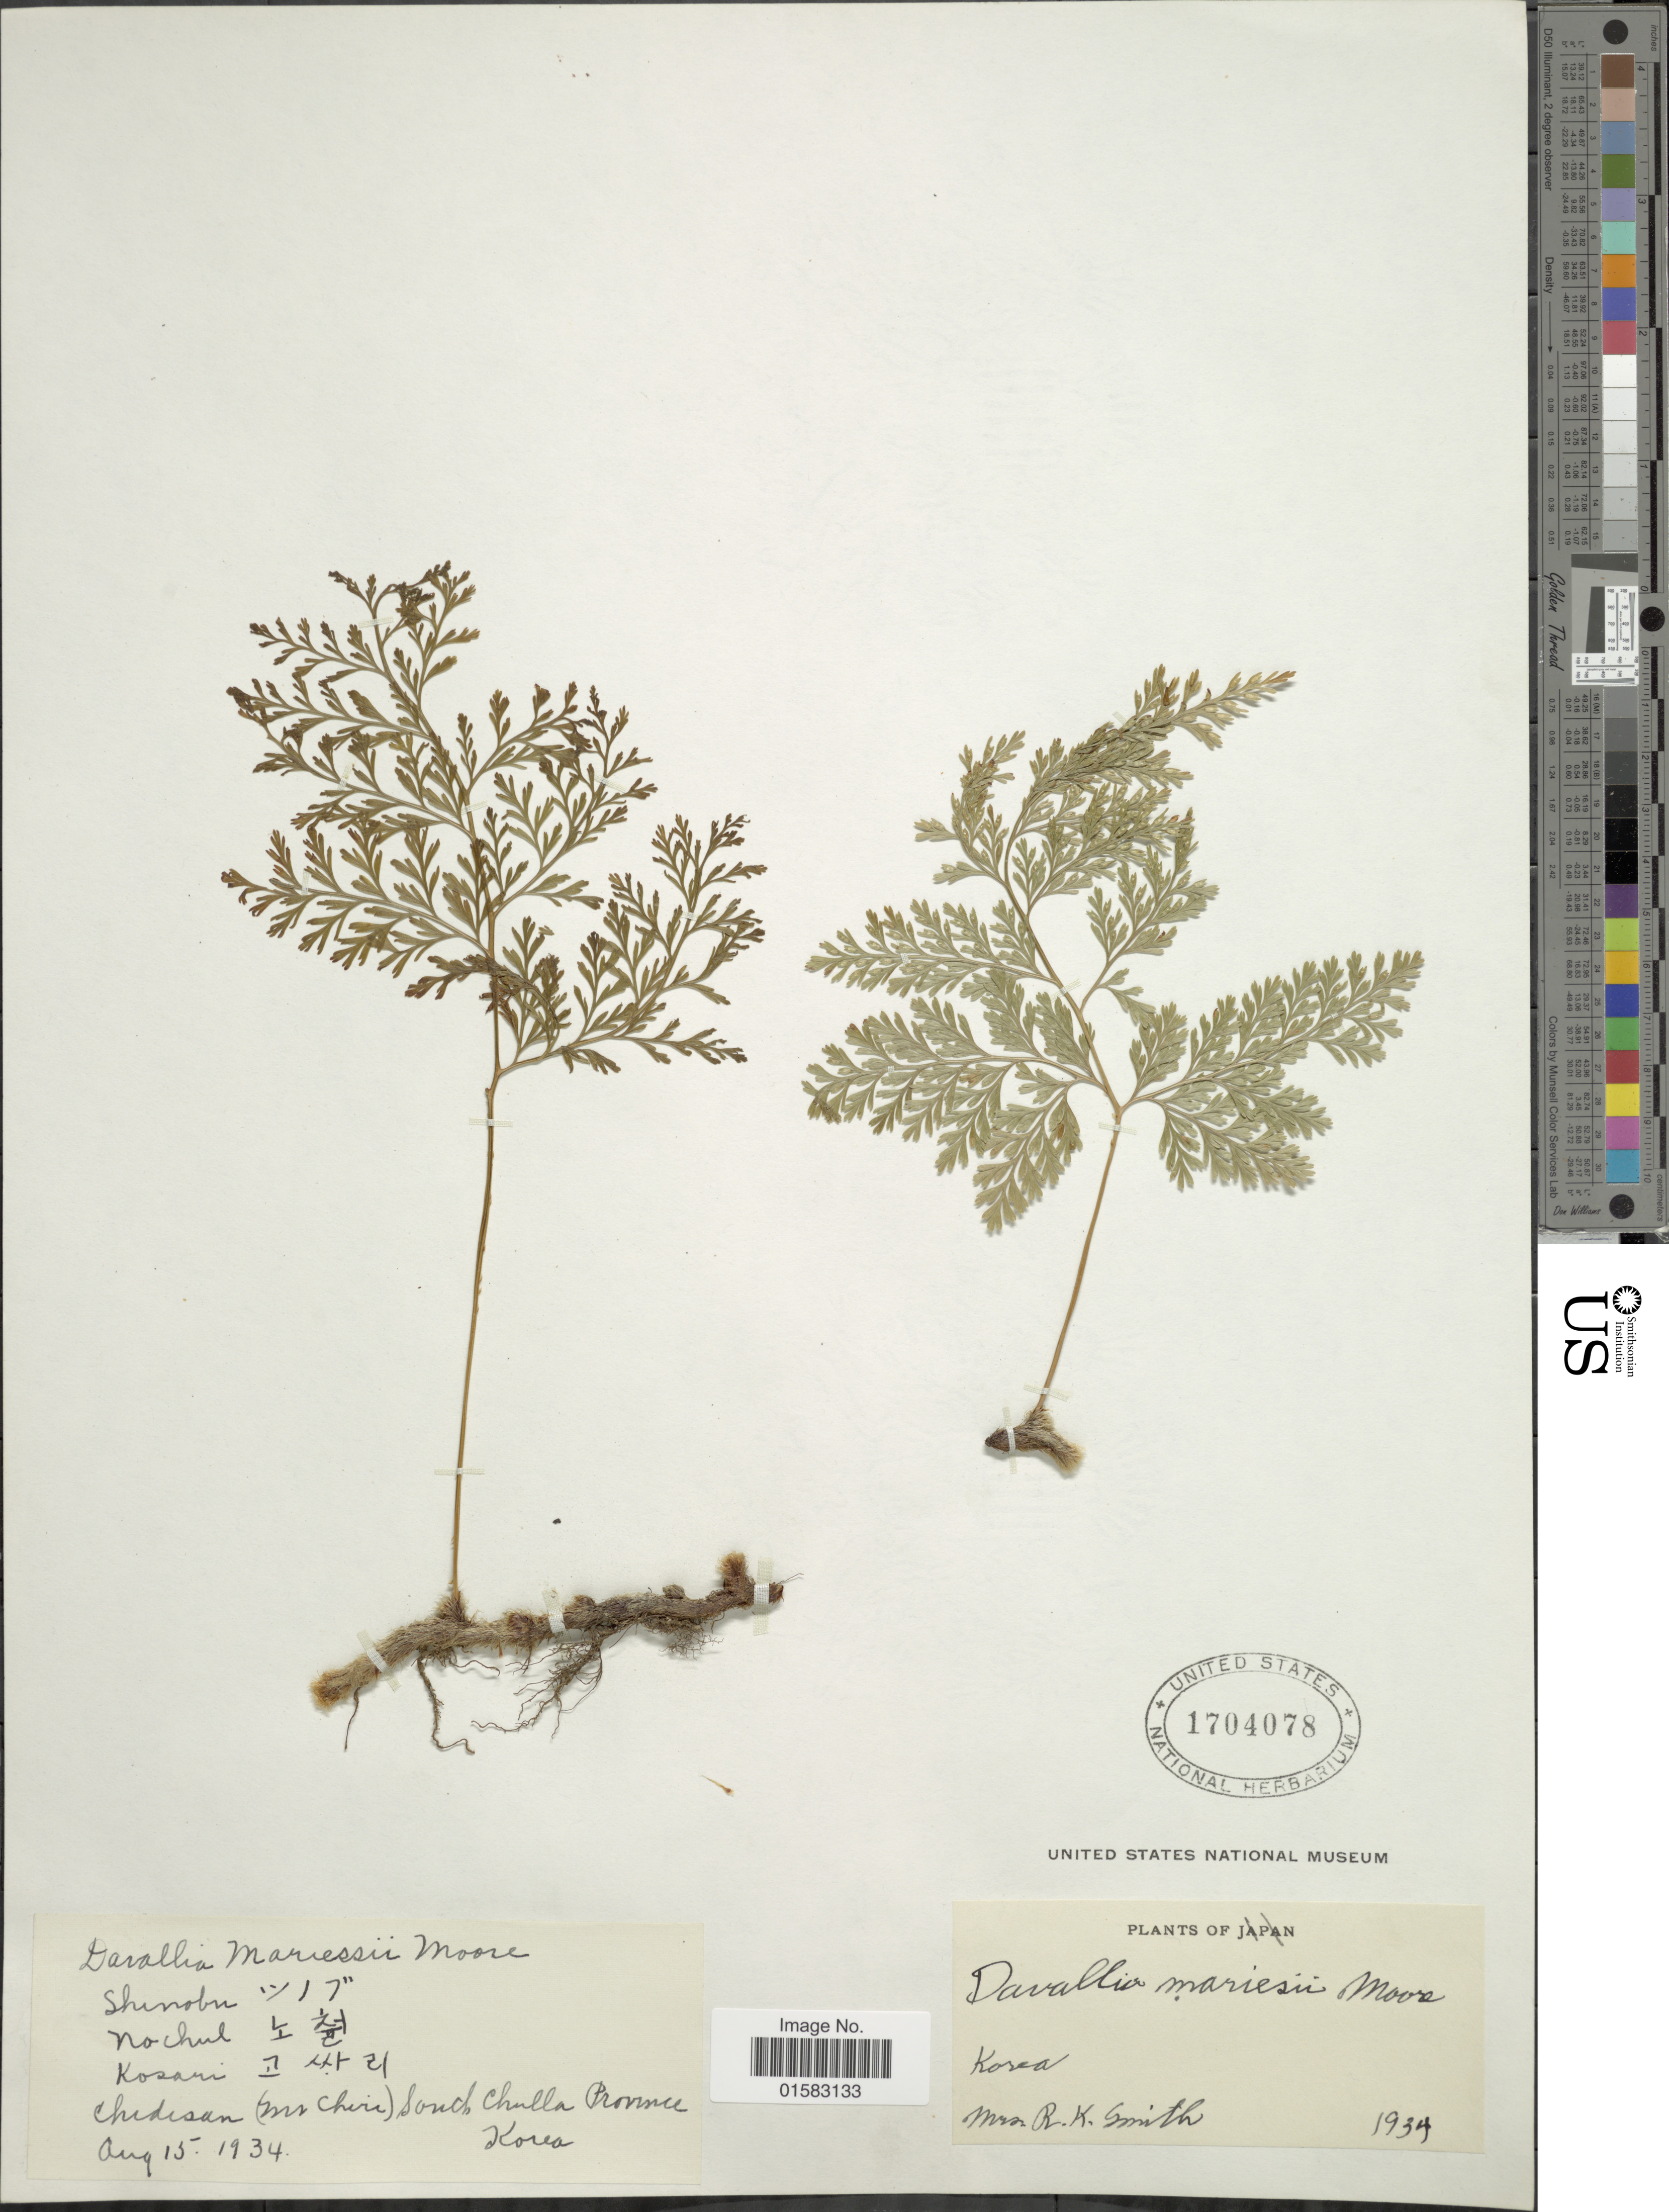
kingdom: Plantae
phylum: Tracheophyta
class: Polypodiopsida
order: Polypodiales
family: Davalliaceae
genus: Davallia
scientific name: Davallia trichomanoides var. trichomanoides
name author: Blume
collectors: Mrs. R. K. Smith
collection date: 1934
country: South Korea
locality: Korea, Shinobu, Nochil, Kosari, Chidisan (Ms Chiri, Sand Chiulla province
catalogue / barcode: US 1704078